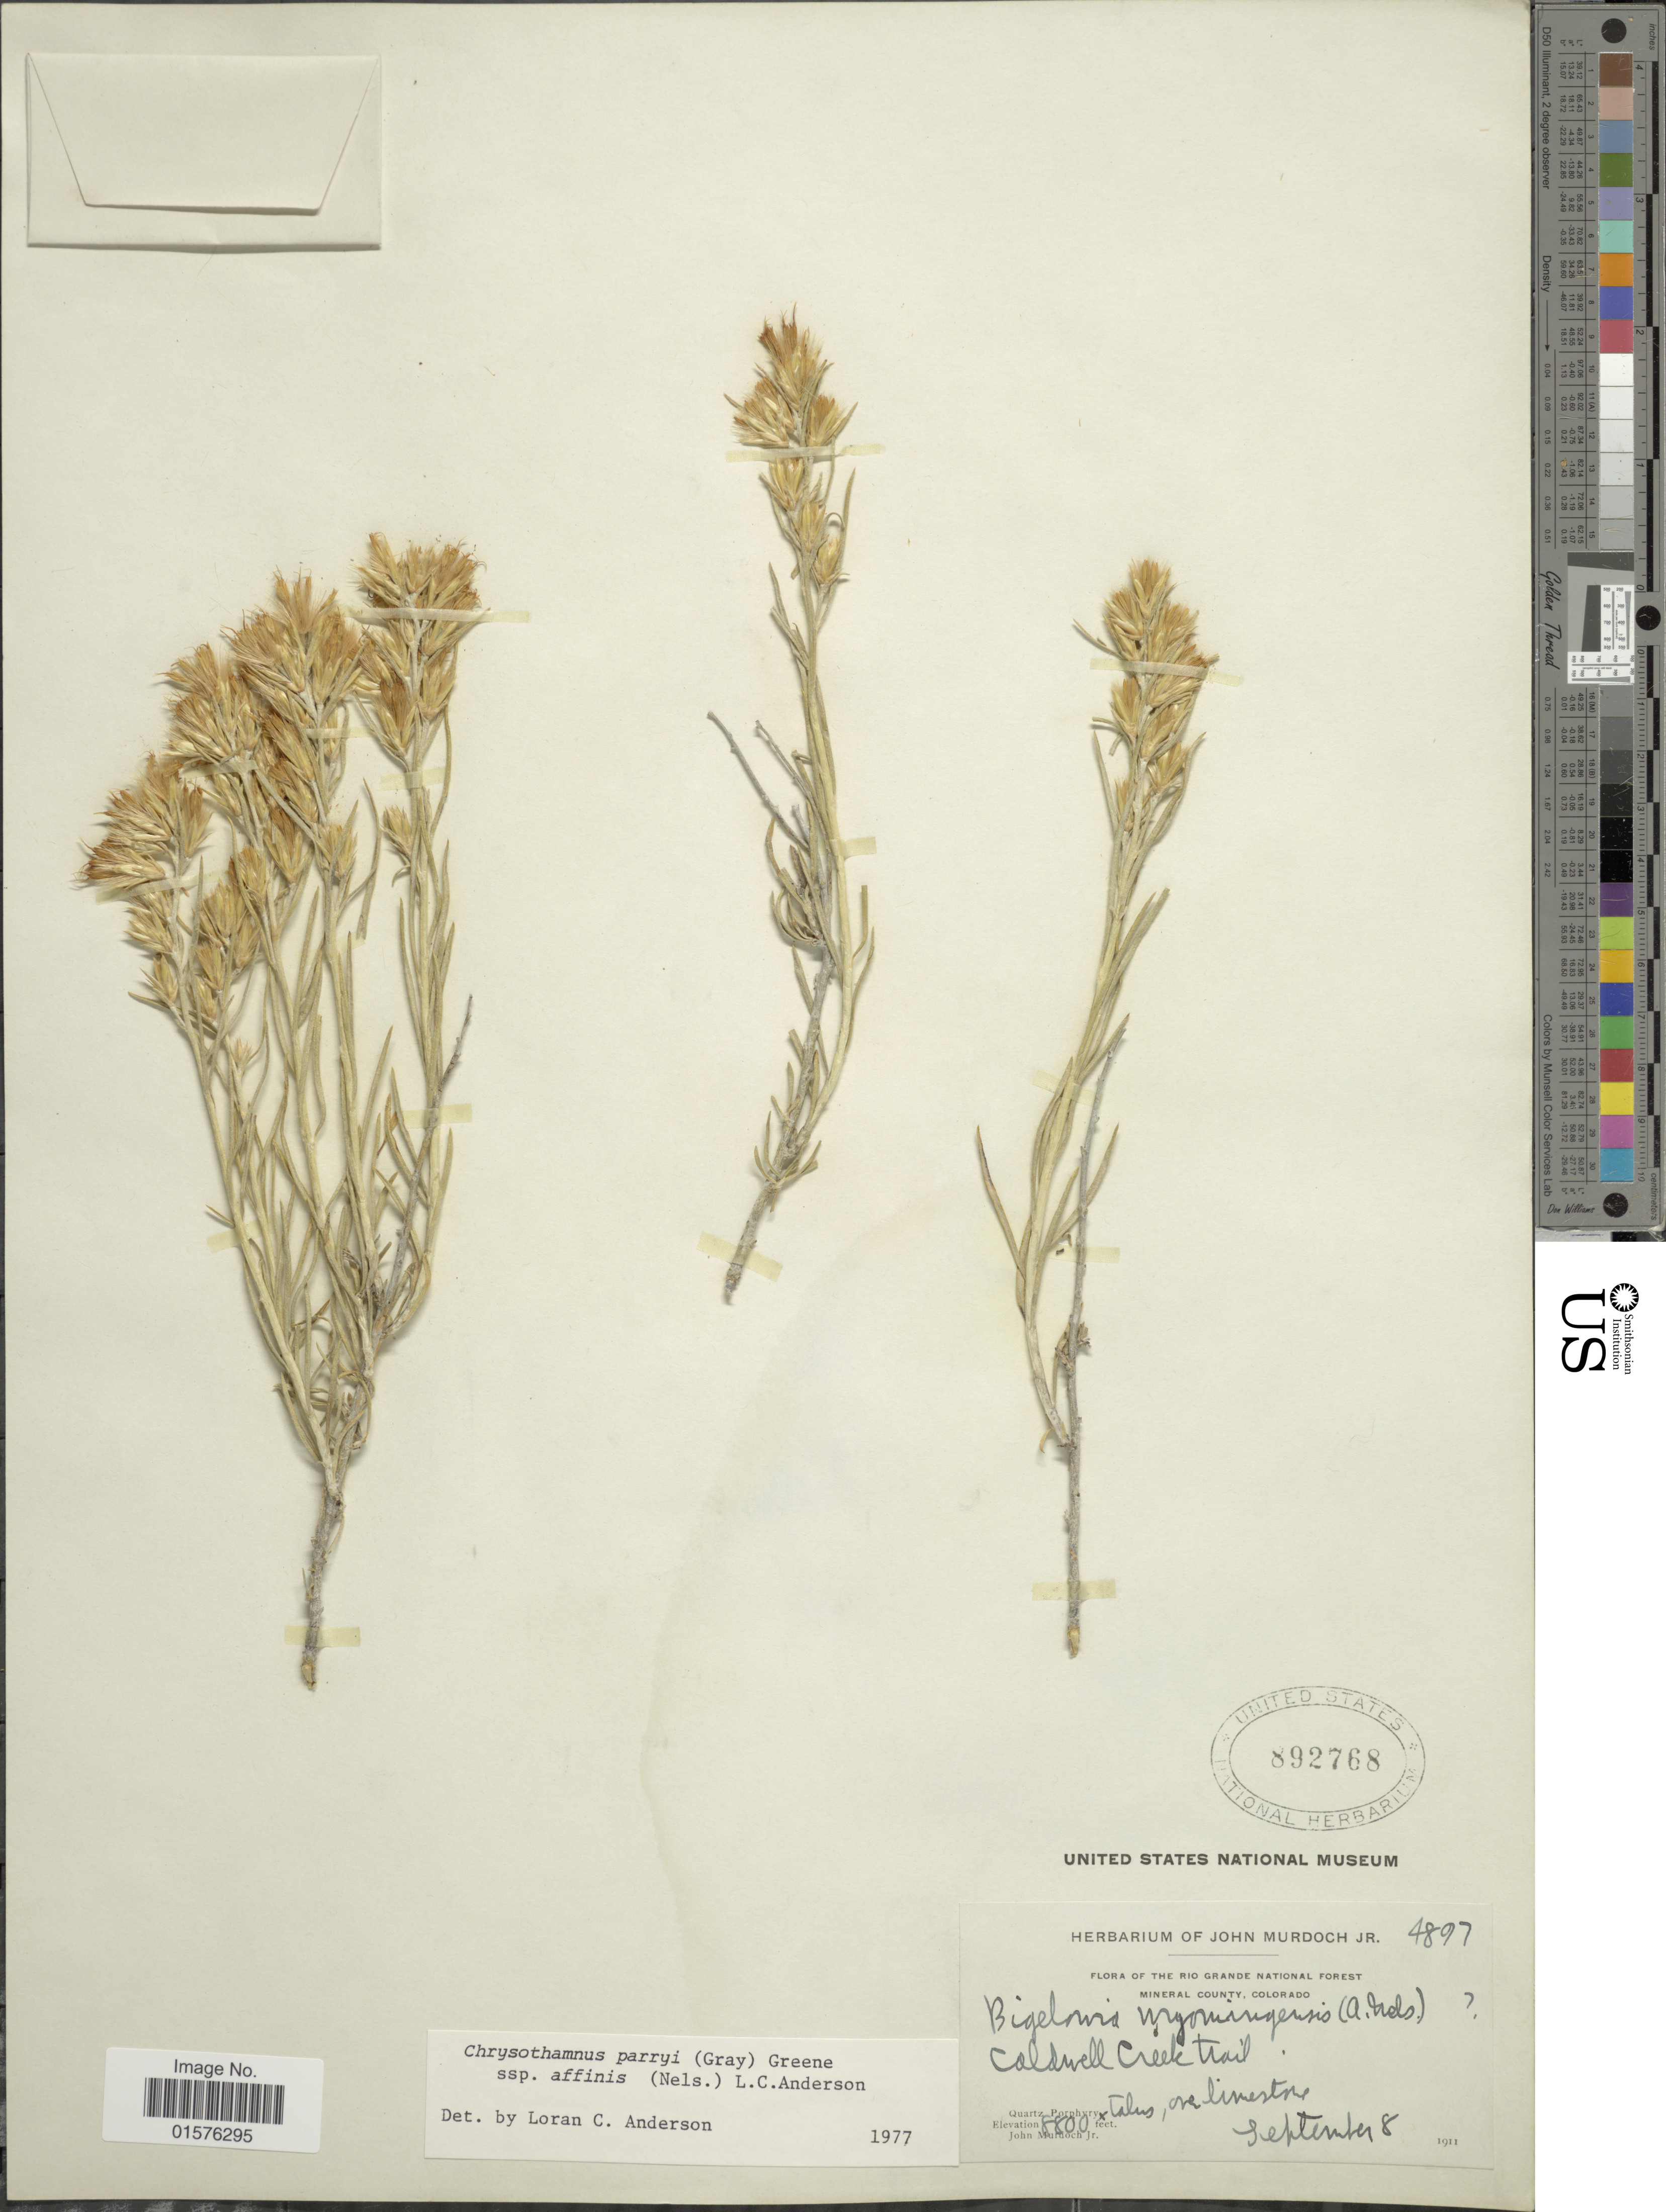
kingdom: Plantae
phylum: Tracheophyta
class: Magnoliopsida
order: Asterales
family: Asteraceae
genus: Ericameria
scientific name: Ericameria parryi var. affinis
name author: (A. Nelson) G.L. Nesom & G.I. Baird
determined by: Urbatsch, Lowell E., Curator (LSU), Louisiana State University (UNITED STATES)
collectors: J. Murdoch Jr.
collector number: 4897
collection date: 1911-09-08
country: United States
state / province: Colorado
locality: Mineral County, Coldwell Creek trail.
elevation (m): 2682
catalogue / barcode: US 892768